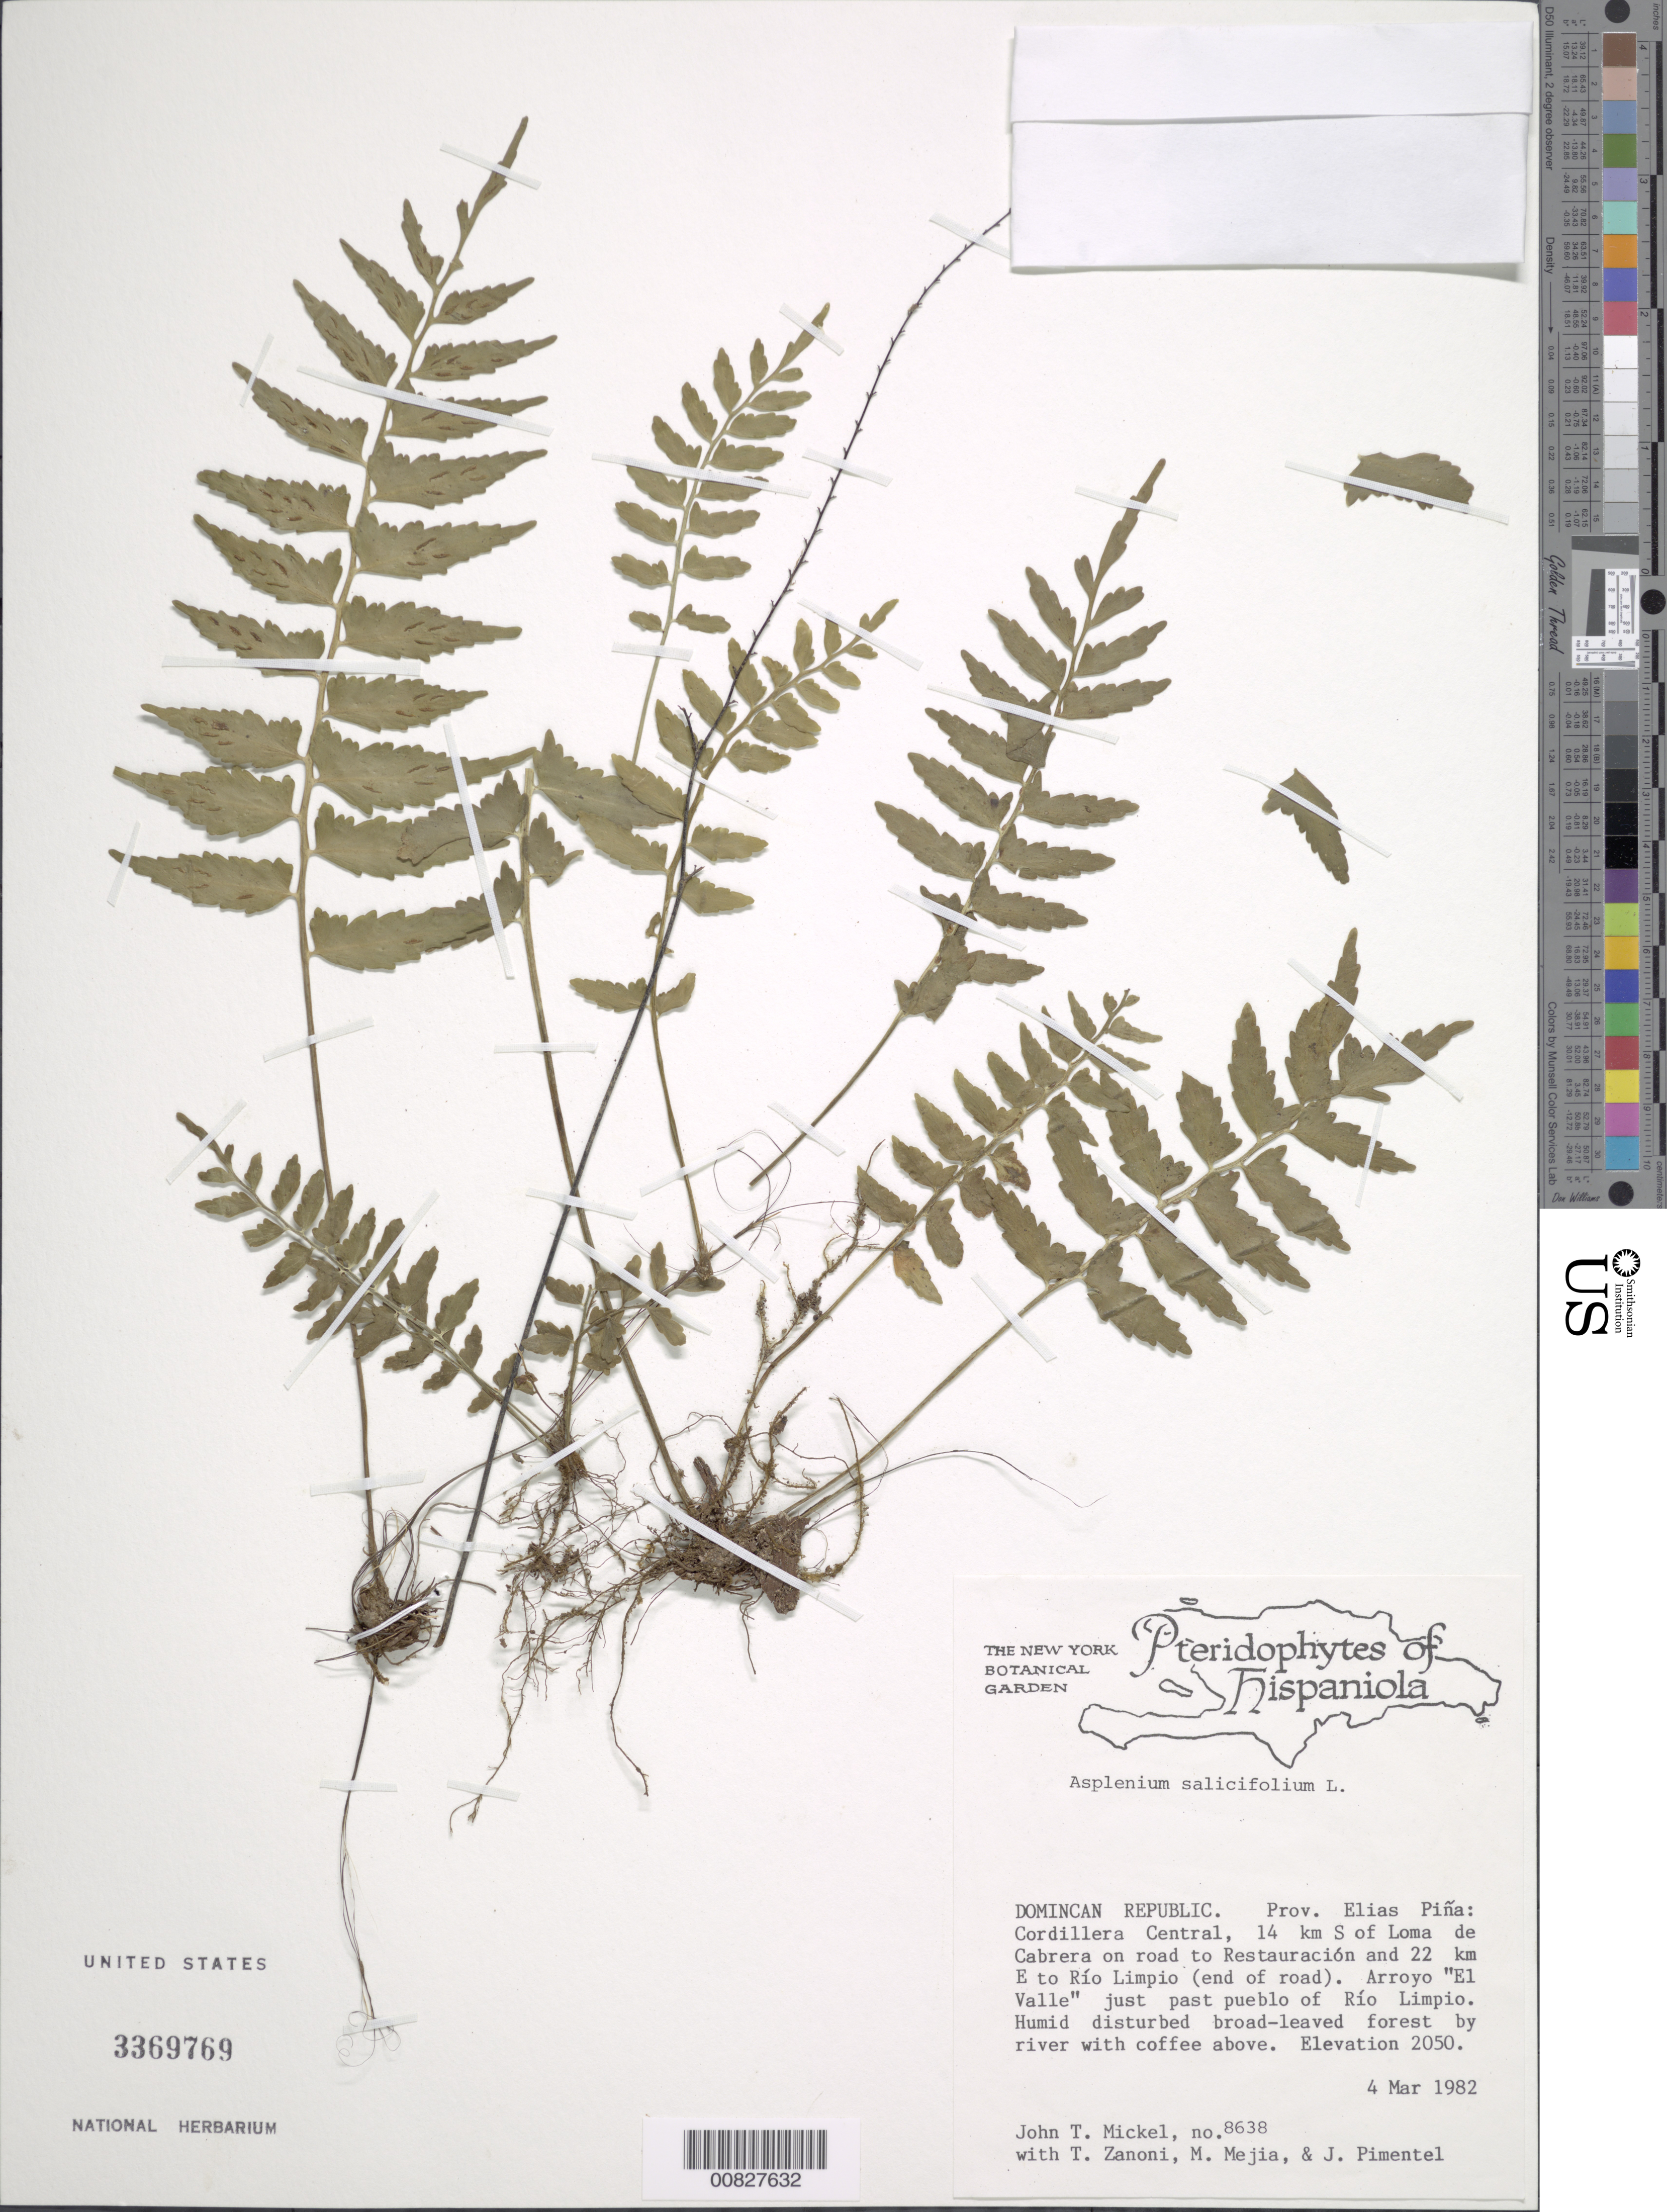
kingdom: Plantae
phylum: Tracheophyta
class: Polypodiopsida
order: Polypodiales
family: Aspleniaceae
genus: Asplenium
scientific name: Asplenium salicifolium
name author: L.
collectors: J. T. Mickel, T. A. Zanoni, M. Mejia & J. Pimentel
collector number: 8638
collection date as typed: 04 Mar 1982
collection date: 1982-03-04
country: Dominican Republic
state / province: Elias Pina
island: Hispaniola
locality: Cordillera Central, 14 km S of Loma de Cabrera, road to Restauración and 22 km E to Río Limpio, Arroyo "El Valle", just past pueblo Río Limpio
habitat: Humid disturbed broad-leaved forest by river with coffee above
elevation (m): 2050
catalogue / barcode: US 3369769